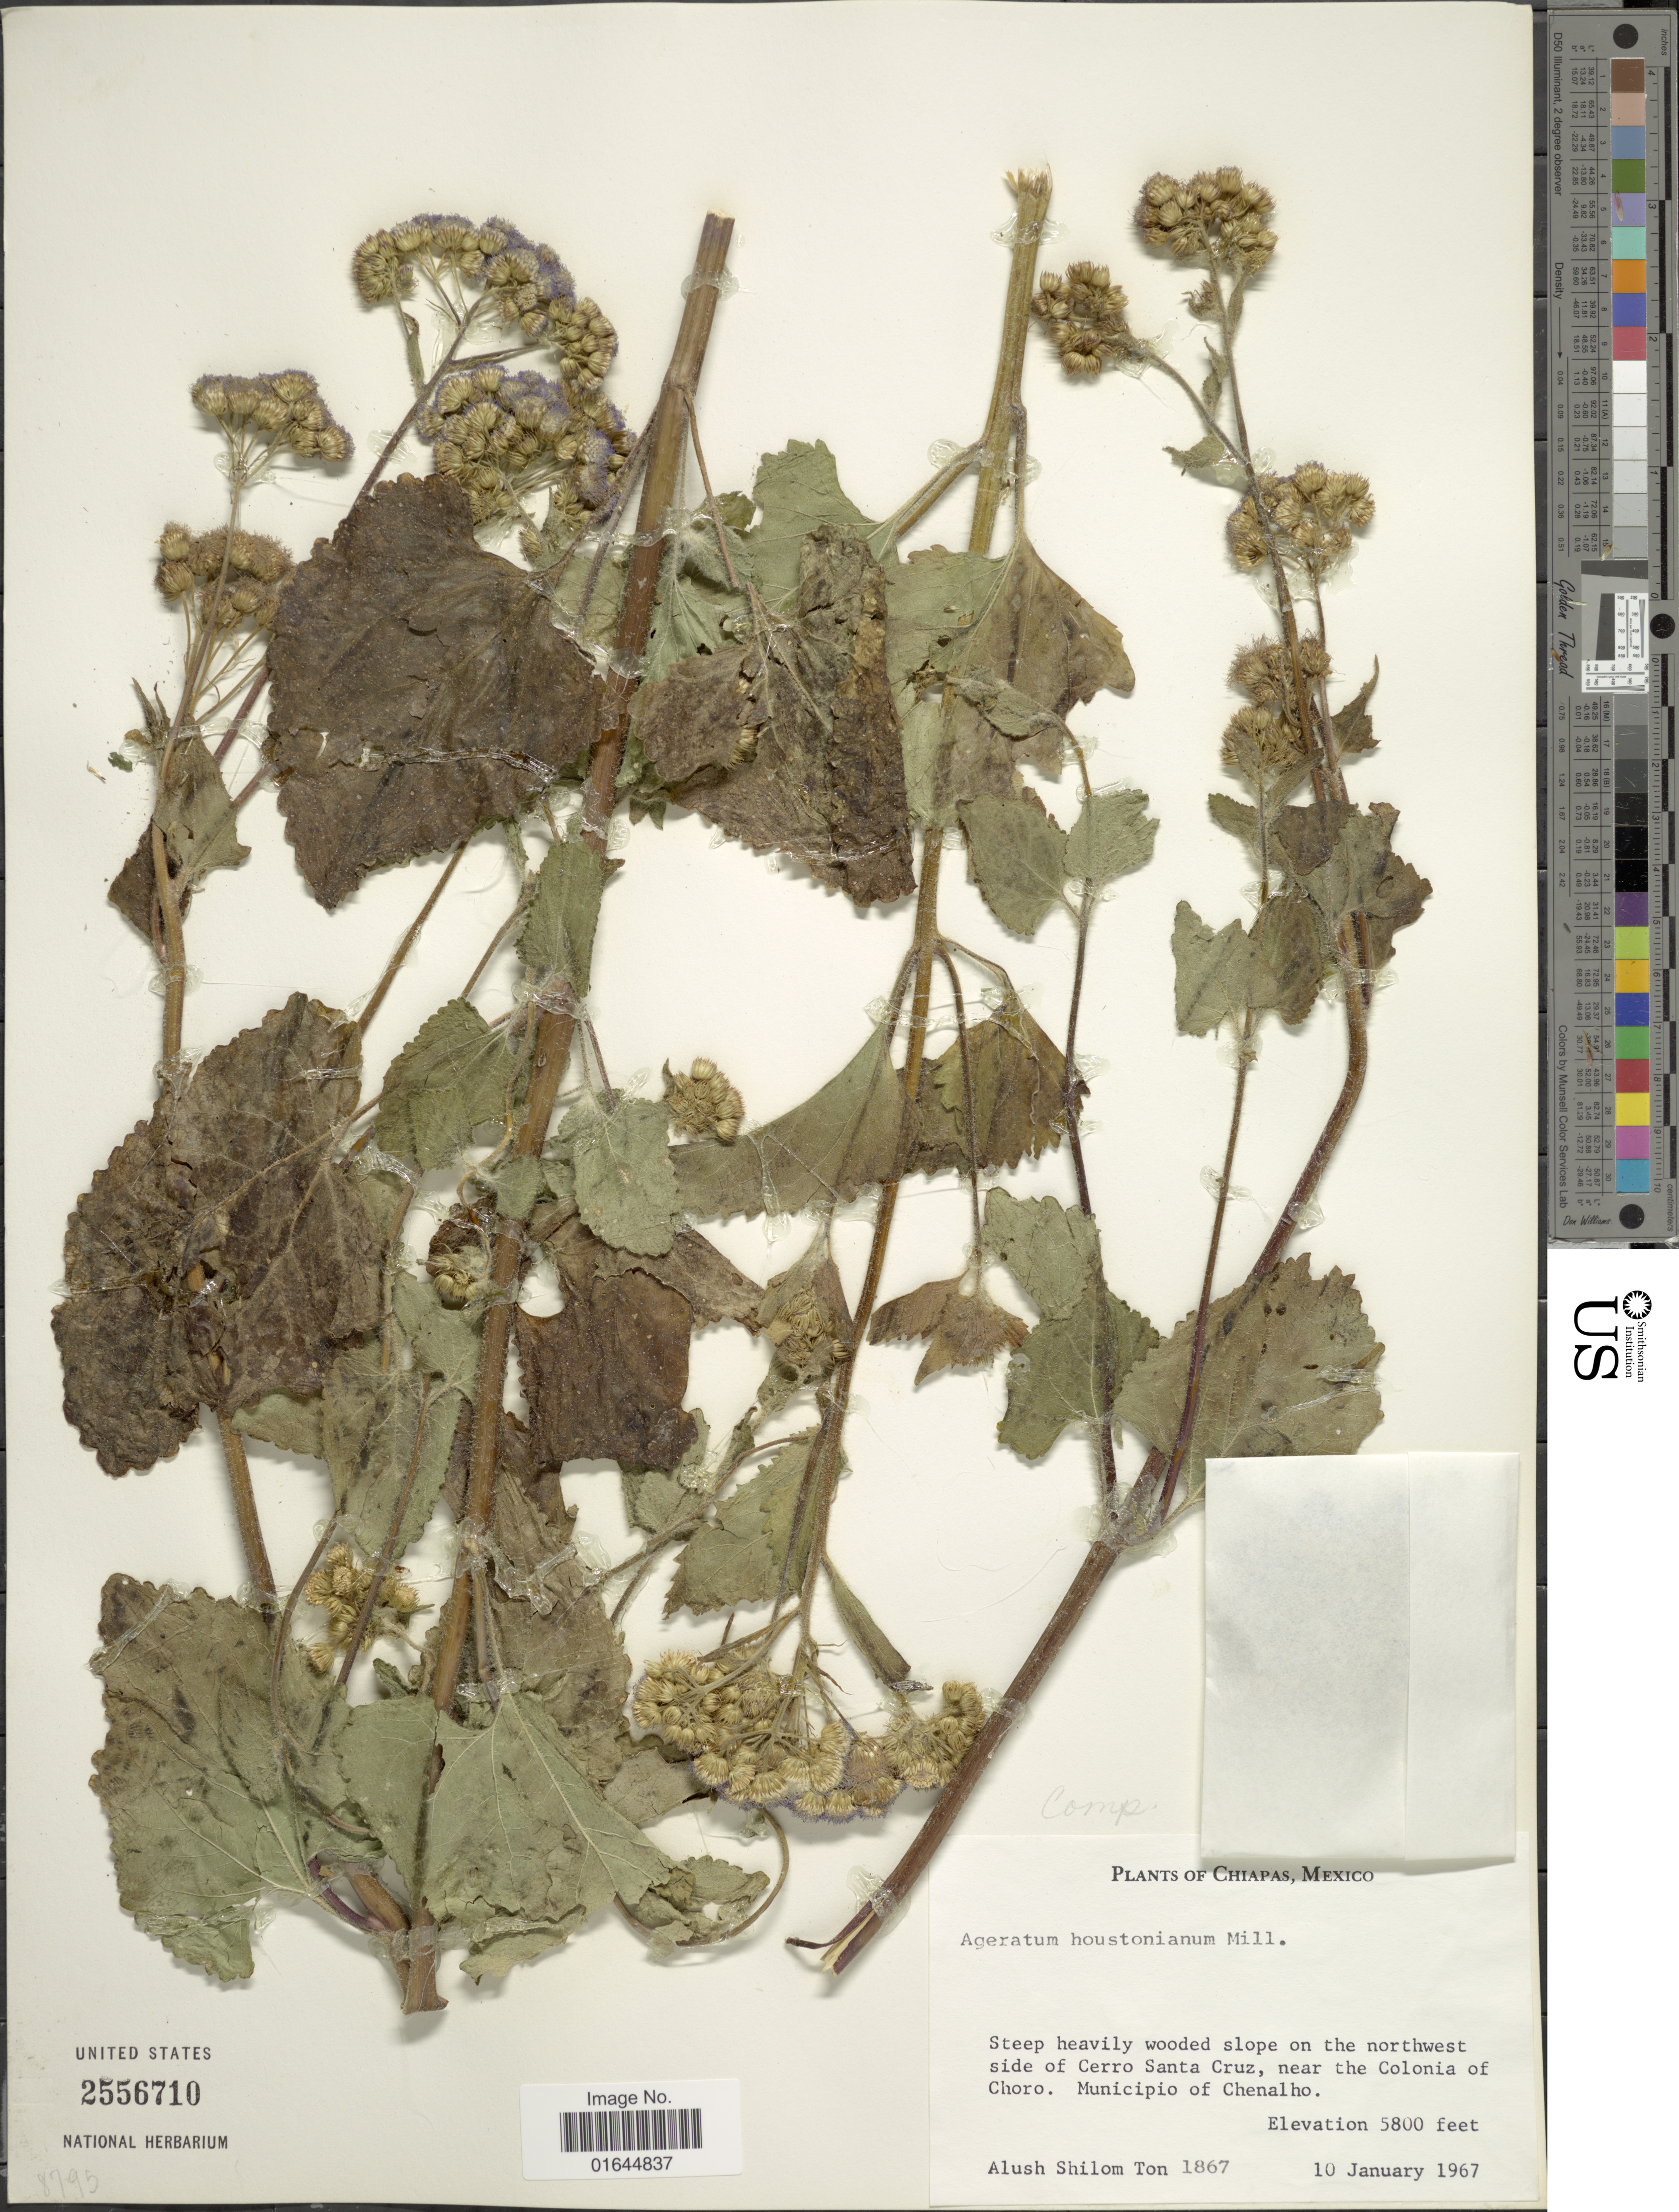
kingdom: Plantae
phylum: Tracheophyta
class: Magnoliopsida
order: Asterales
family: Asteraceae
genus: Ageratum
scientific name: Ageratum houstonianum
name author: Mill.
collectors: A. S. Ton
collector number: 1867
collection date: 1967-01-10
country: Mexico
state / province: Chiapas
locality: Mexico, Chiapas, on the northwest side of Cerro Santa Cruz, near the Colonia of Choro.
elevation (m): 1768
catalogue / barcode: US 2556710